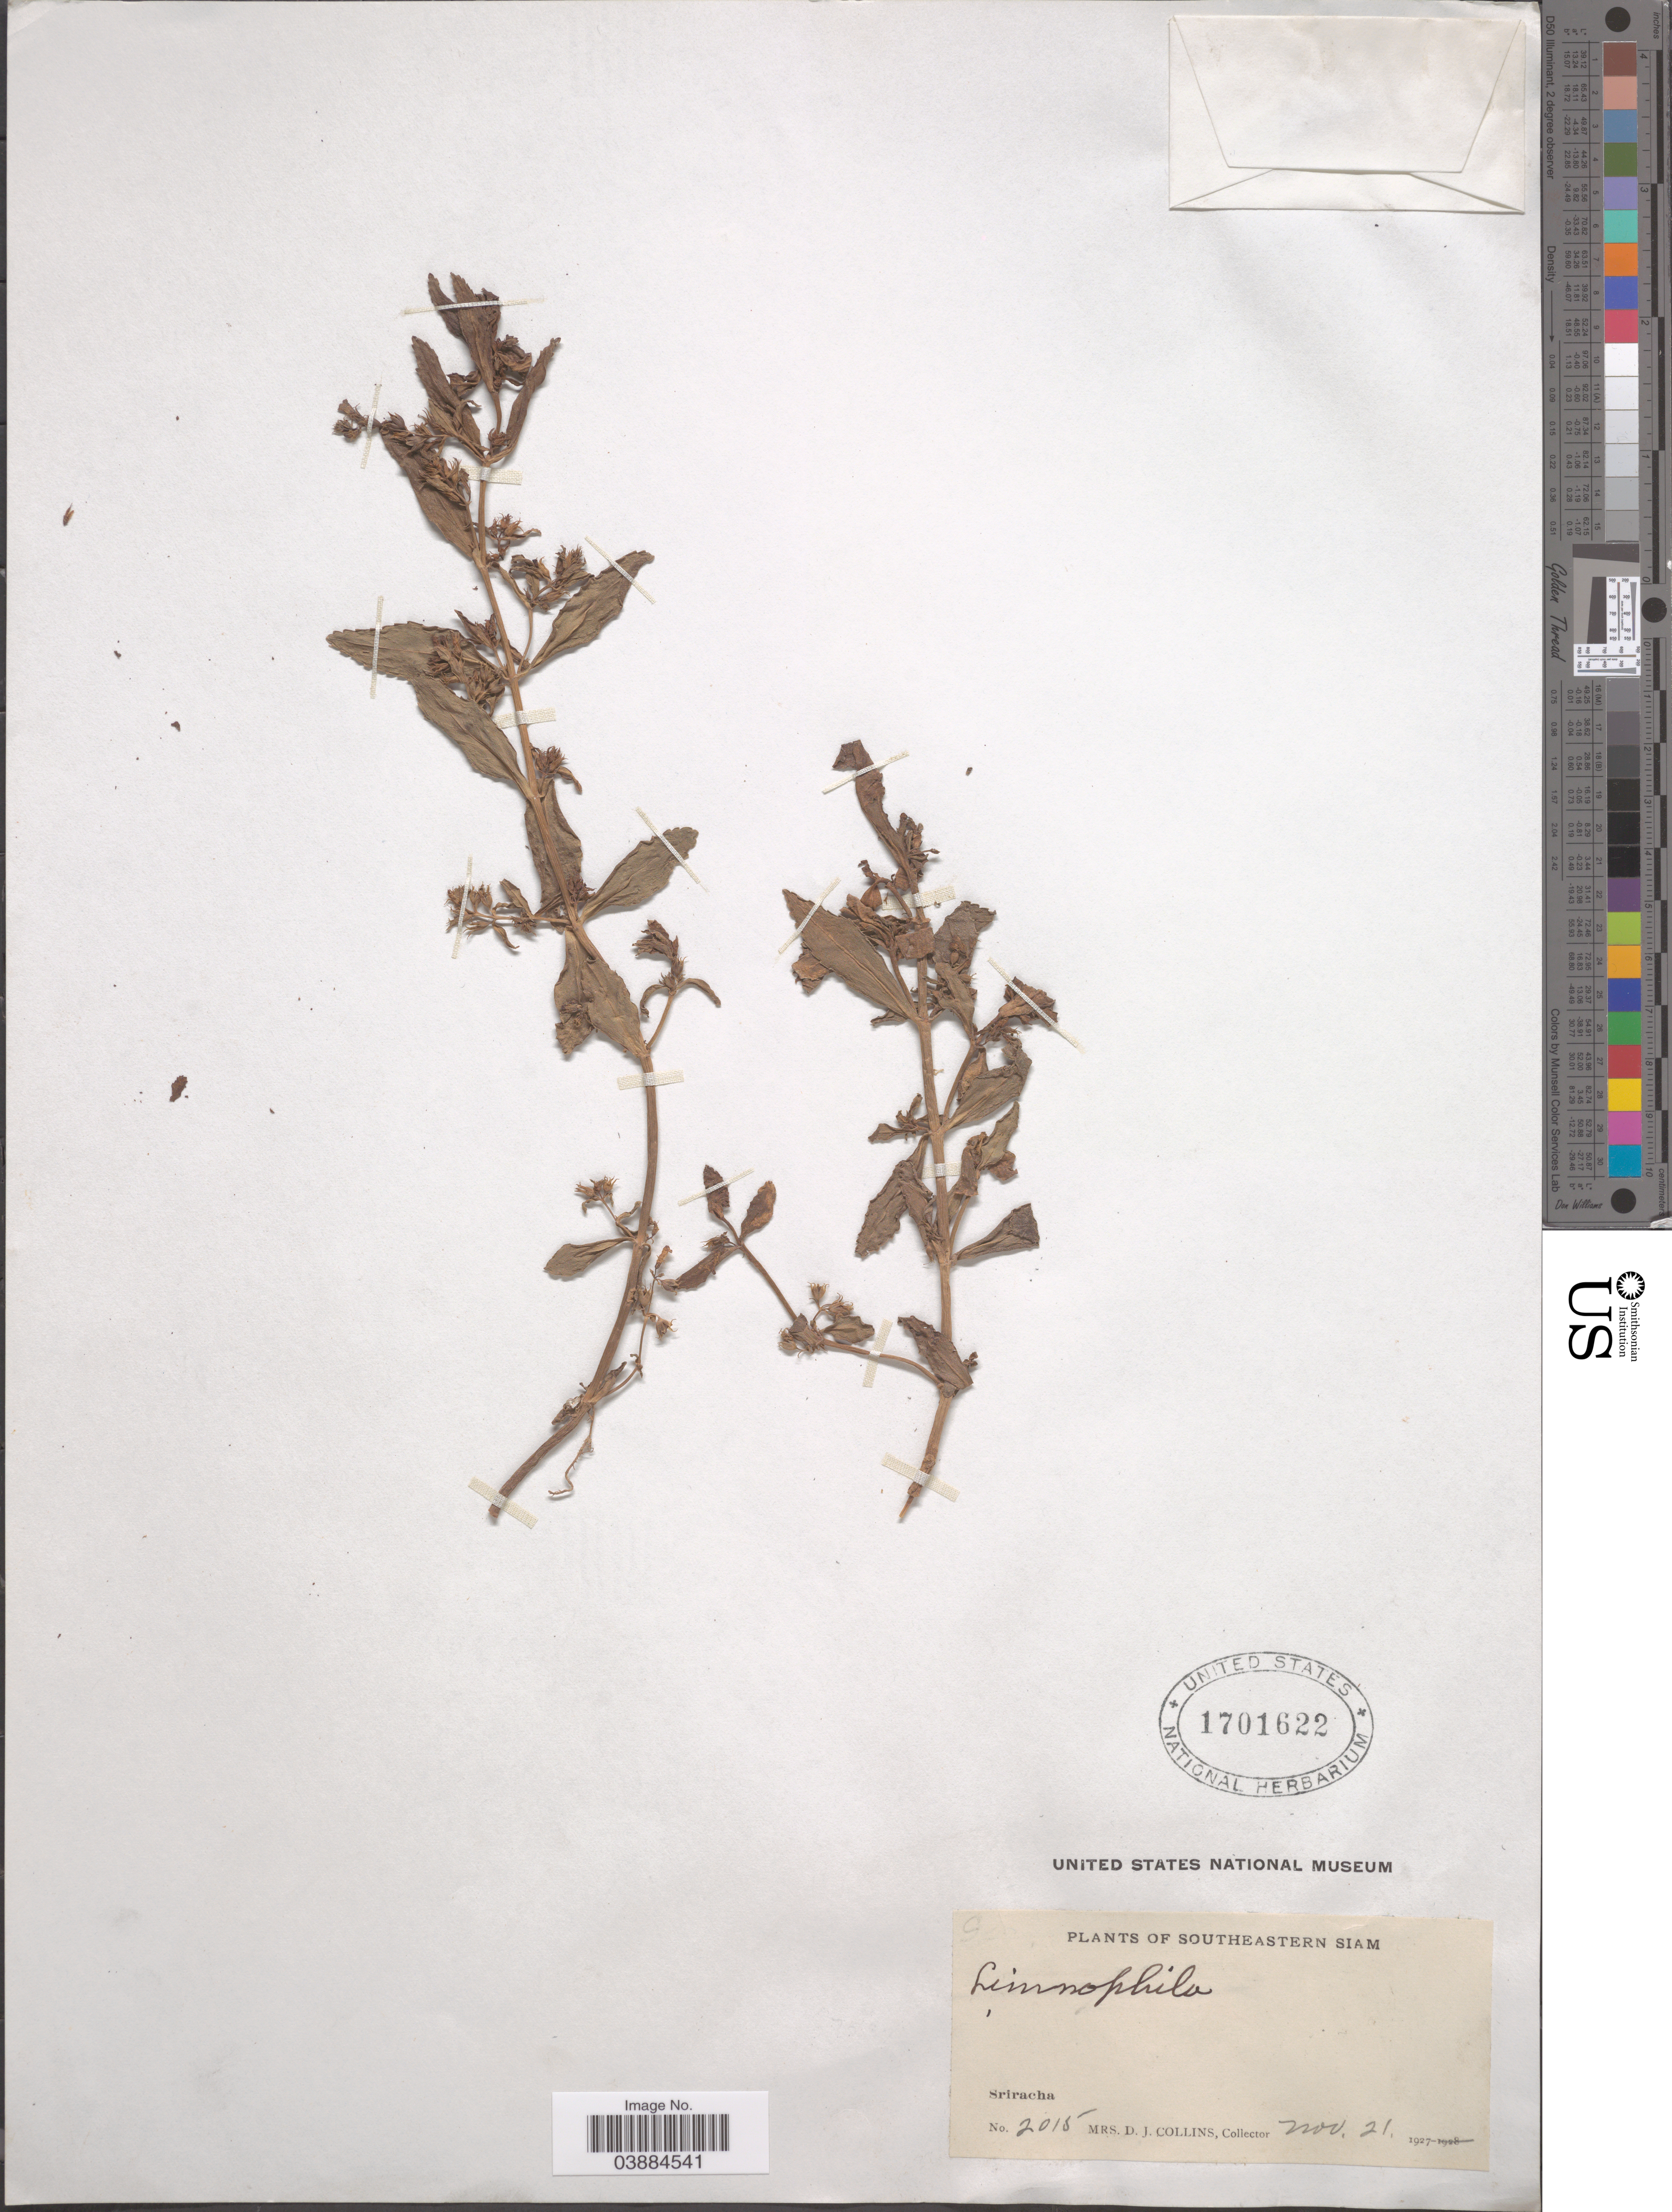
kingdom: Plantae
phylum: Tracheophyta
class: Magnoliopsida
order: Lamiales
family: Plantaginaceae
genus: Limnophila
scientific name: Limnophila sp.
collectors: Mrs. D. J. Collins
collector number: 2015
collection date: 1927-11-21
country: Thailand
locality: Southeastern Siam. Sriracha.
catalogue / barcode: US 1701622